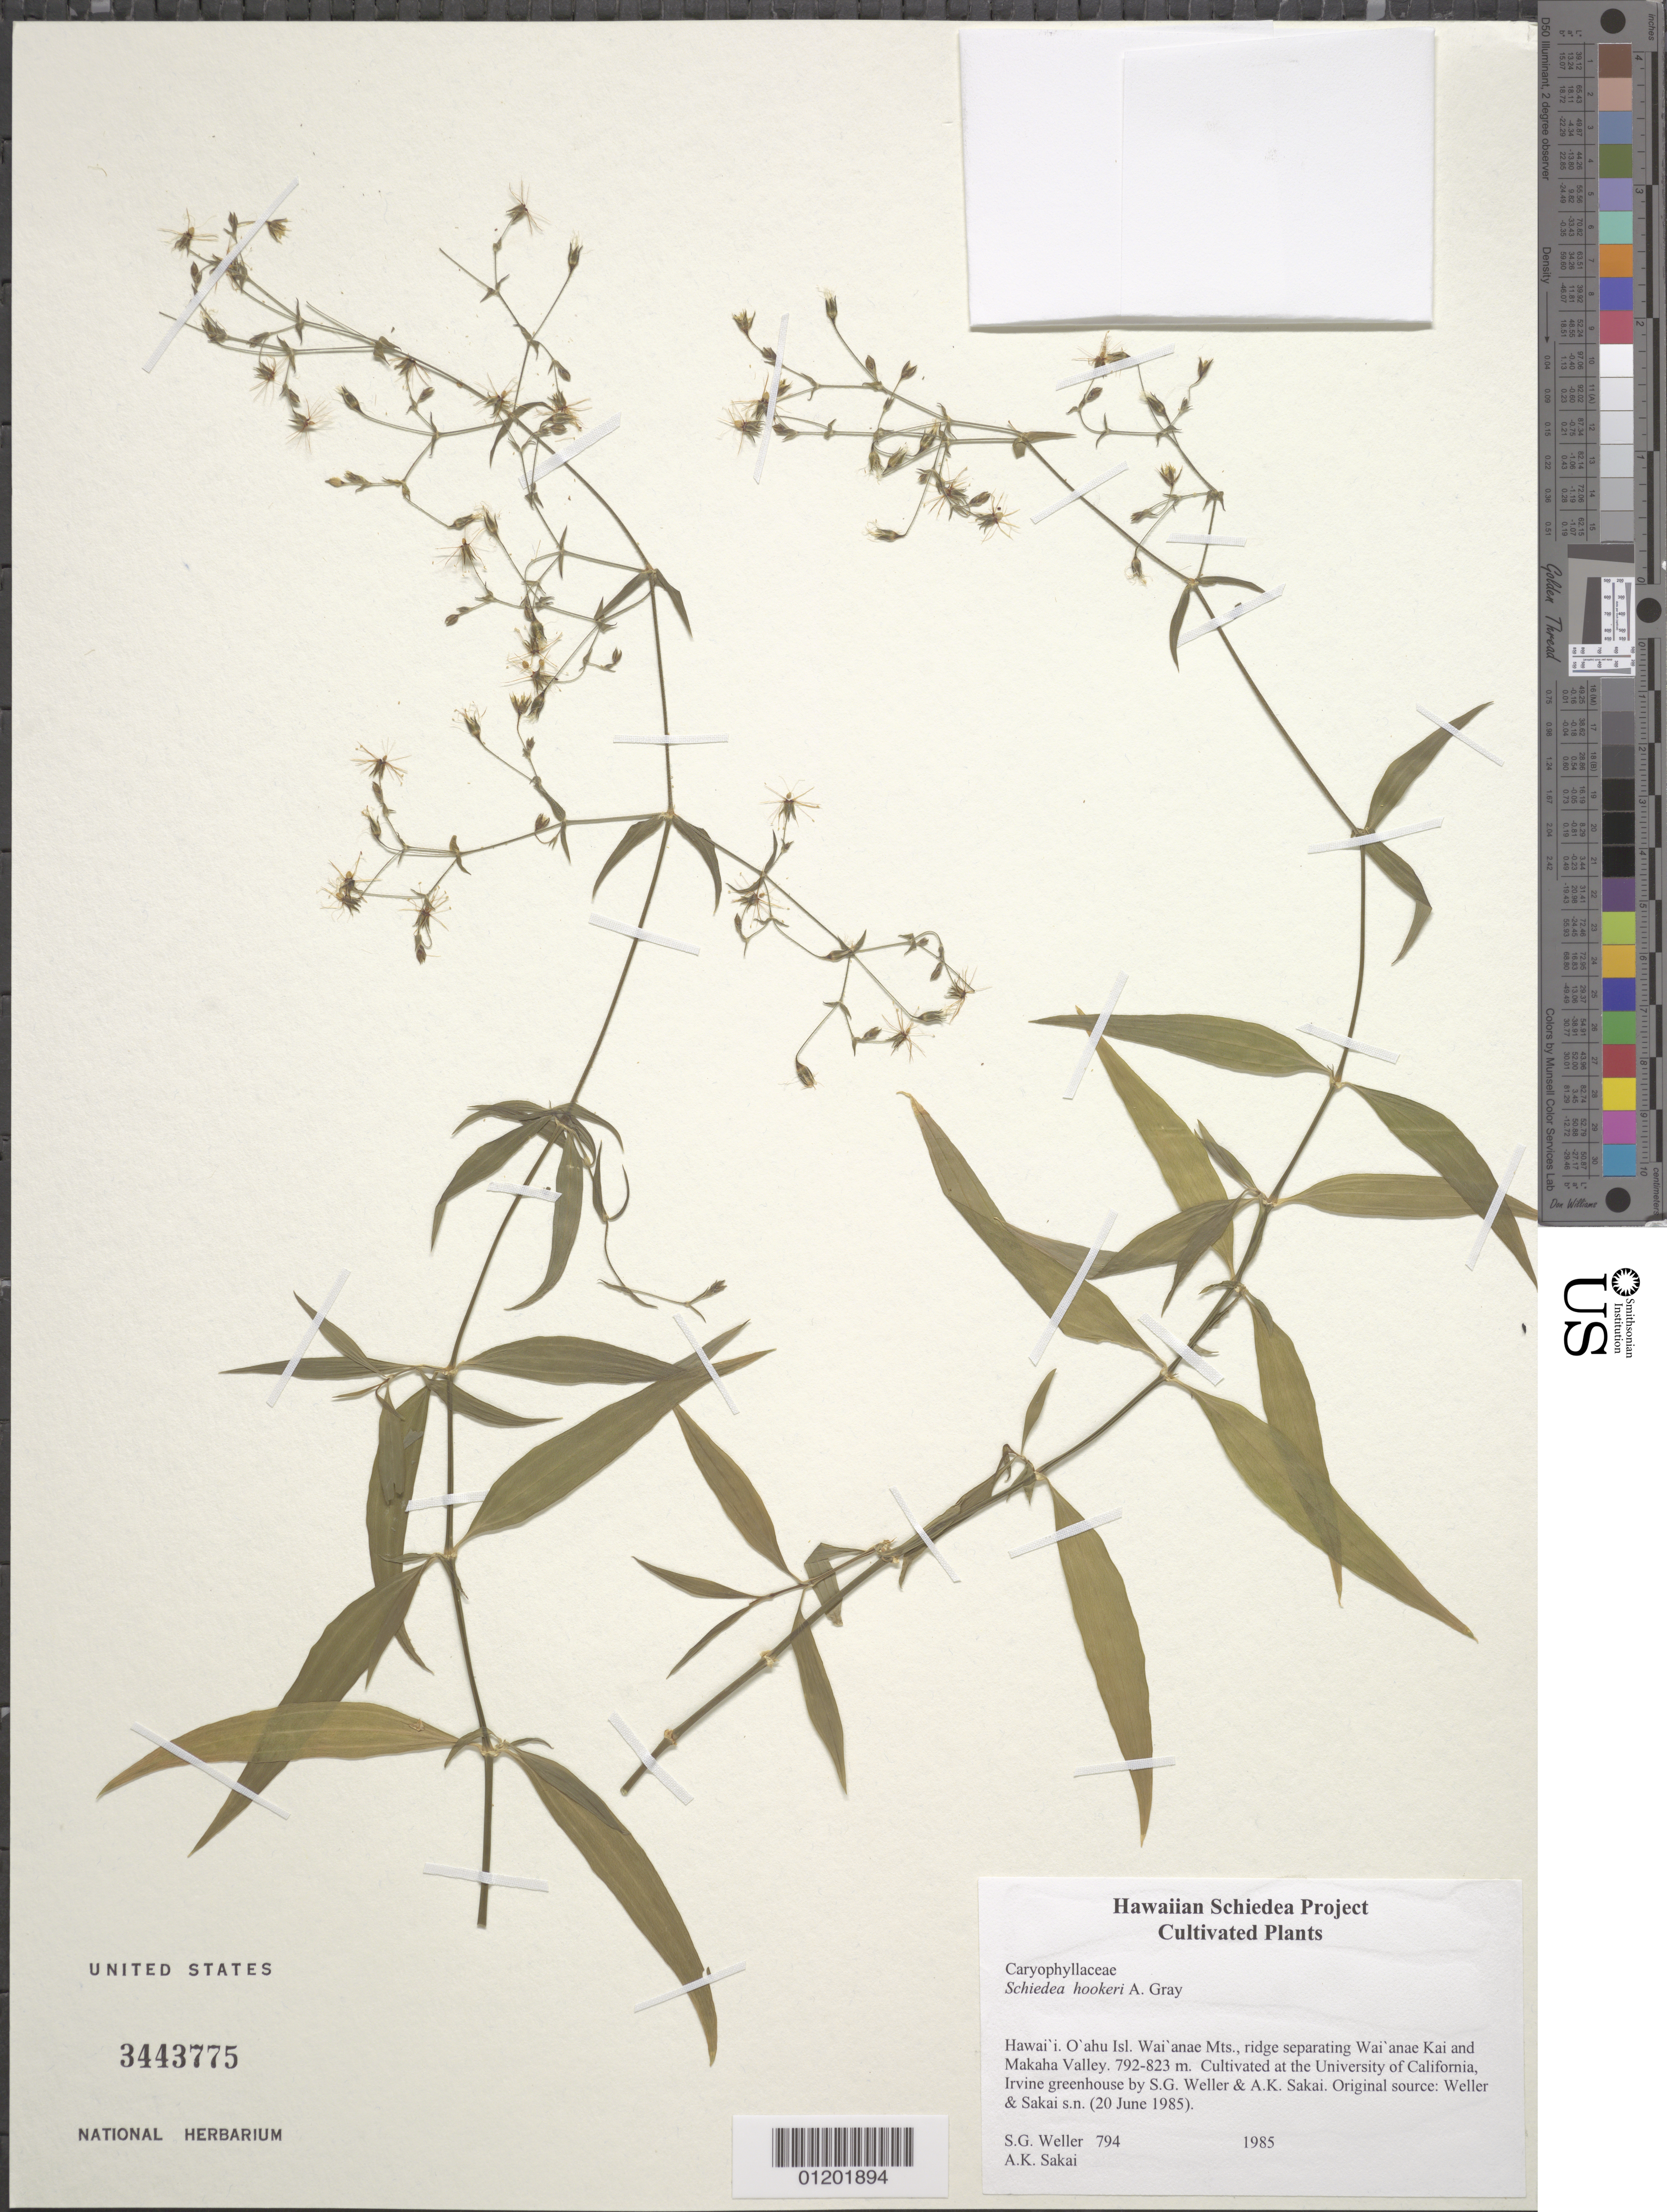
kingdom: Plantae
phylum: Tracheophyta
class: Magnoliopsida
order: Caryophyllales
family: Caryophyllaceae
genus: Schiedea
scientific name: Schiedea hookeri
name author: A. Gray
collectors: S. G. Weller & A. Sakai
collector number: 794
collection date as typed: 1985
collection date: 1985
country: United States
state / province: California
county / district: Orange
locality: University of California, Irvine greenhouse.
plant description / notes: Cultivated at the University of California, Irvine greenhouse by S.G. Weller & A.K. Sakai. Original source: from cuttings collected by Weller & Sakai on 20 June 1985.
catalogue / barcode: US 3443775